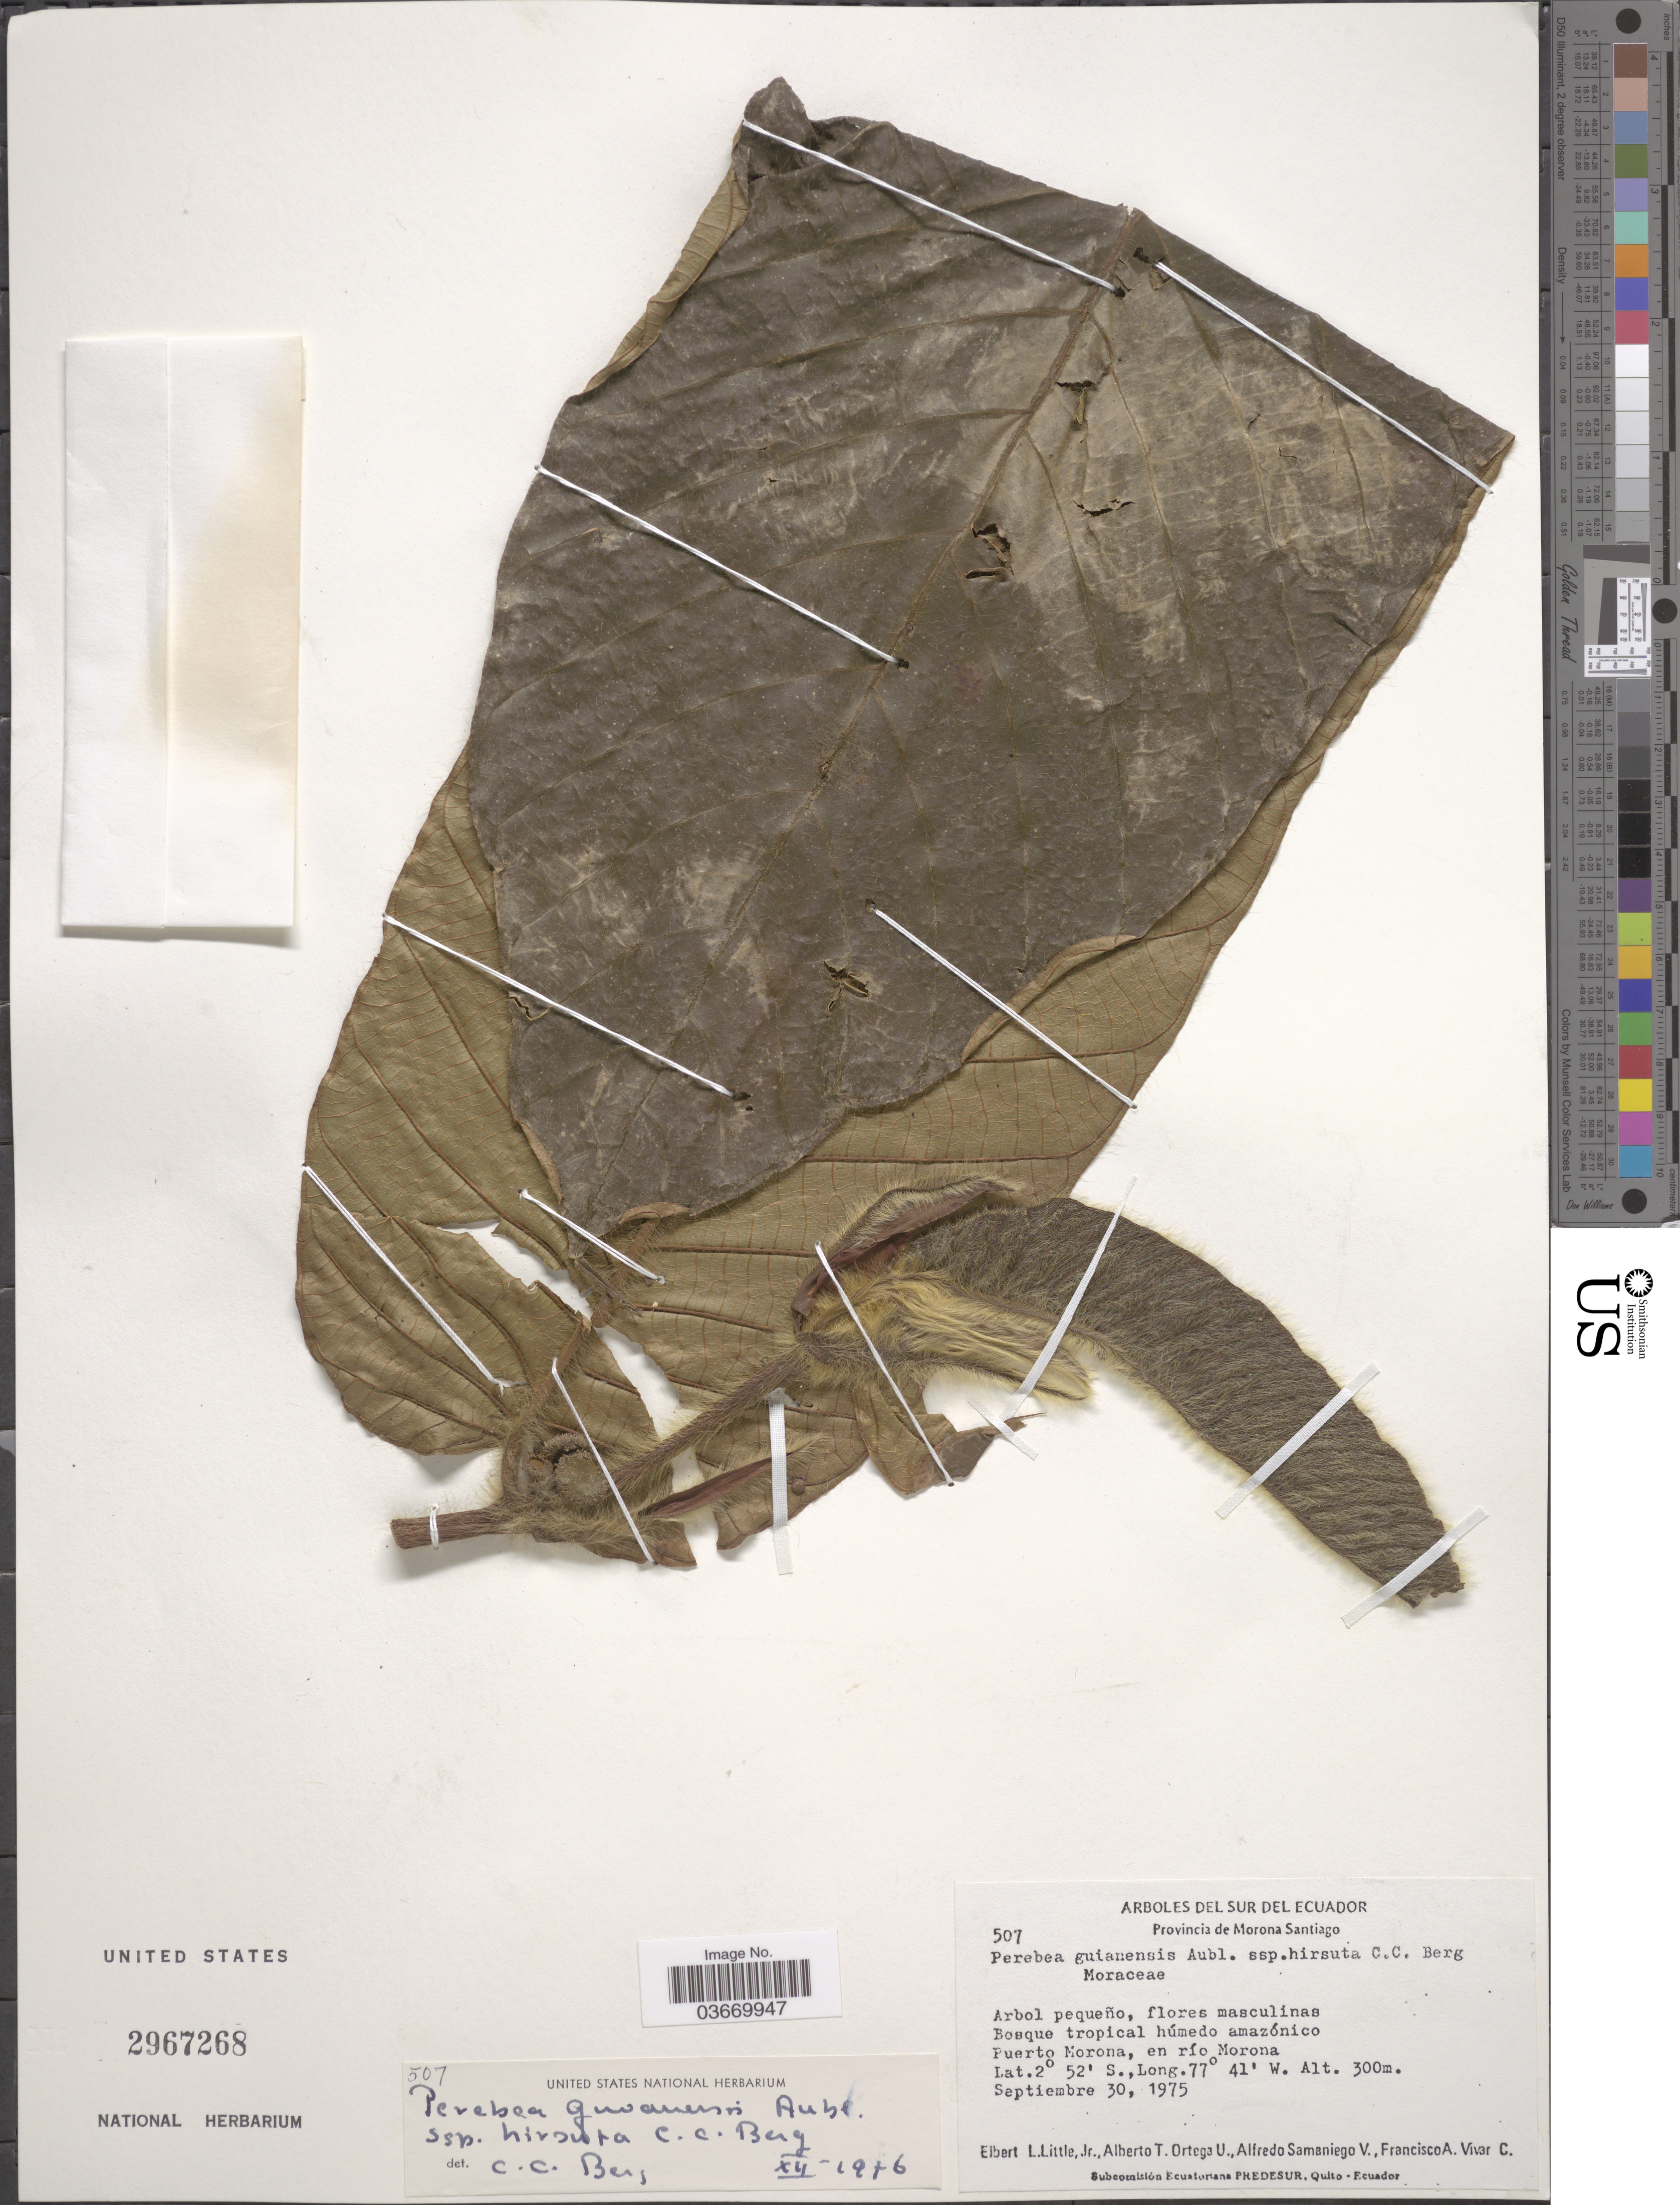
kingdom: Plantae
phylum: Tracheophyta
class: Magnoliopsida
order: Rosales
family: Moraceae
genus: Perebea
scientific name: Perebea guianensis subsp. hirsuta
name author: C.C. Berg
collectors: E. L. Little, A. T. Ortega U., A. V. Samaniego & F. A. Vivar C.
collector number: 507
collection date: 1975-09-30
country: Ecuador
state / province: Morona-Santiago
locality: Del Sur del Ecuador. Puerto Morona, en río Morona.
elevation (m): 300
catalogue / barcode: US 2967268